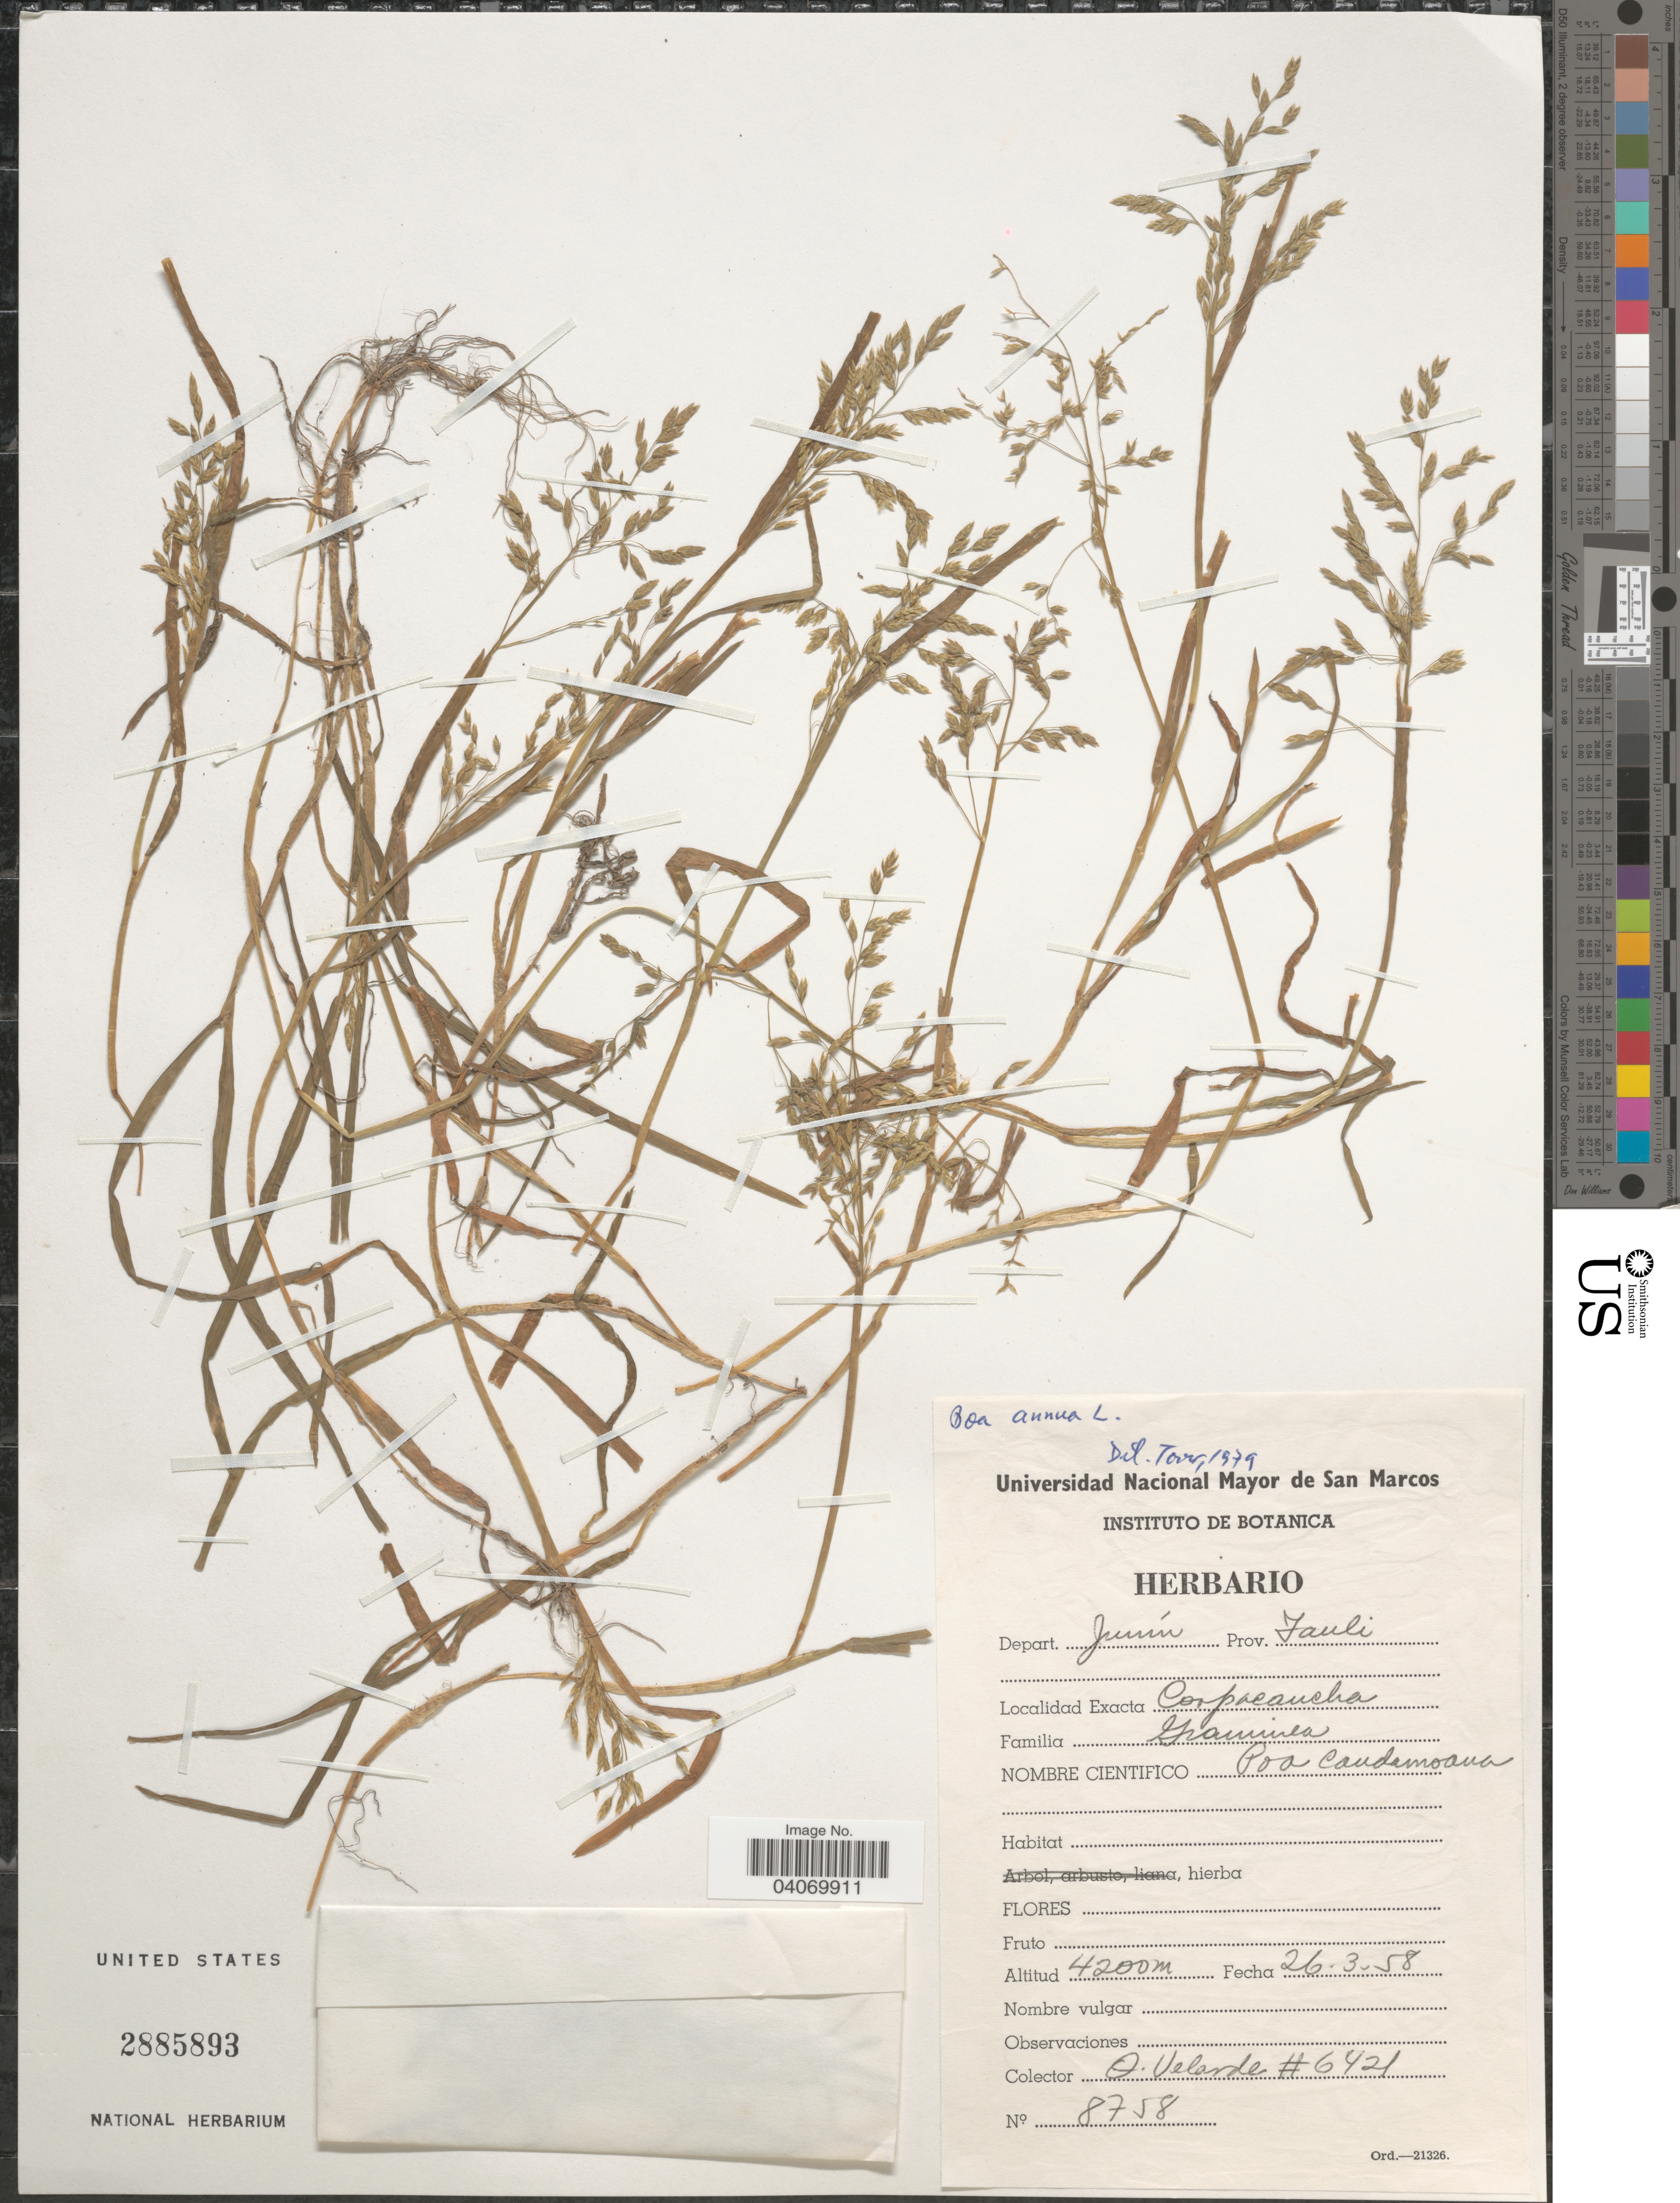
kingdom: Plantae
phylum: Tracheophyta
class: Liliopsida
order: Poales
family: Poaceae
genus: Poa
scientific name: Poa annua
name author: L.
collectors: O. Velarde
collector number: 6421/8758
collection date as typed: Transcribed d/m/y: 26/3/58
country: Peru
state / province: Junín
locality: Depart. Junín. Prov. Yauli. Corpacancha.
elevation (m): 4200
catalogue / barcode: US 2885893